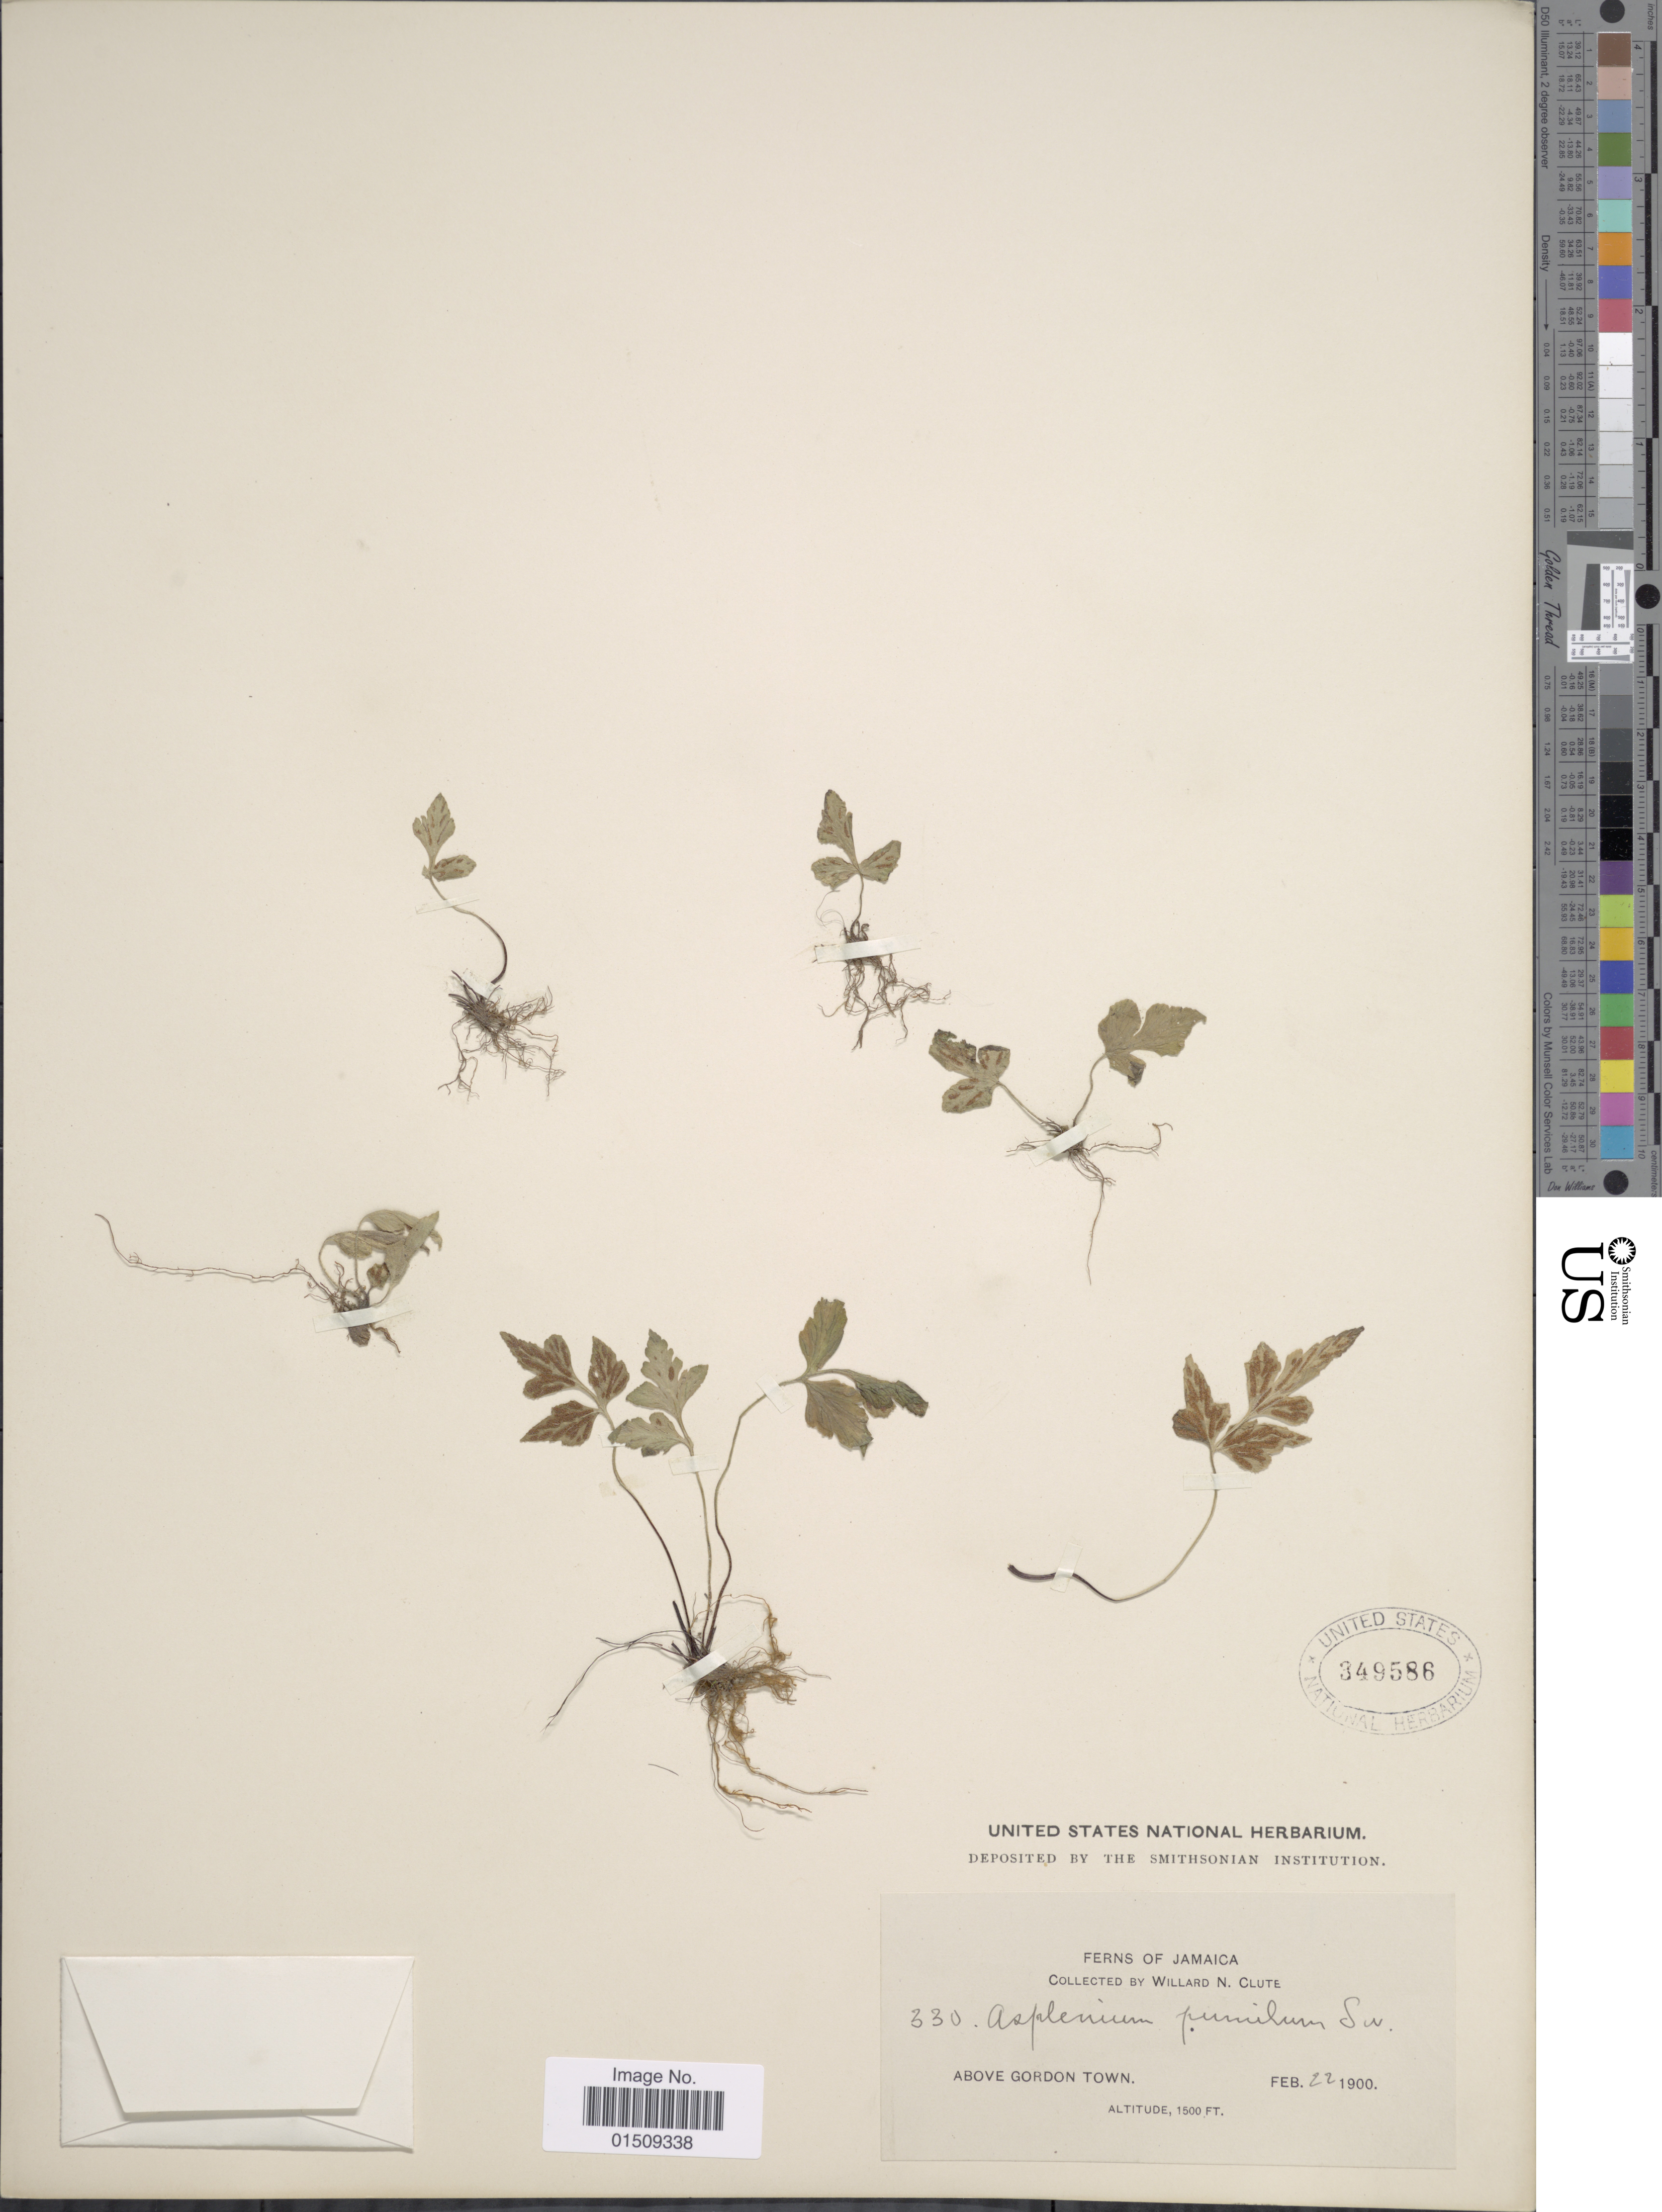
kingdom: Plantae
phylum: Tracheophyta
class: Polypodiopsida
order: Polypodiales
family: Aspleniaceae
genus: Asplenium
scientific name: Asplenium pumilum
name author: Sw.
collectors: W. N. Clute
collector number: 330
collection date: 1900-02-22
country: Jamaica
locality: Above Gordon Town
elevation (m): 457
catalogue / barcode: US 349586